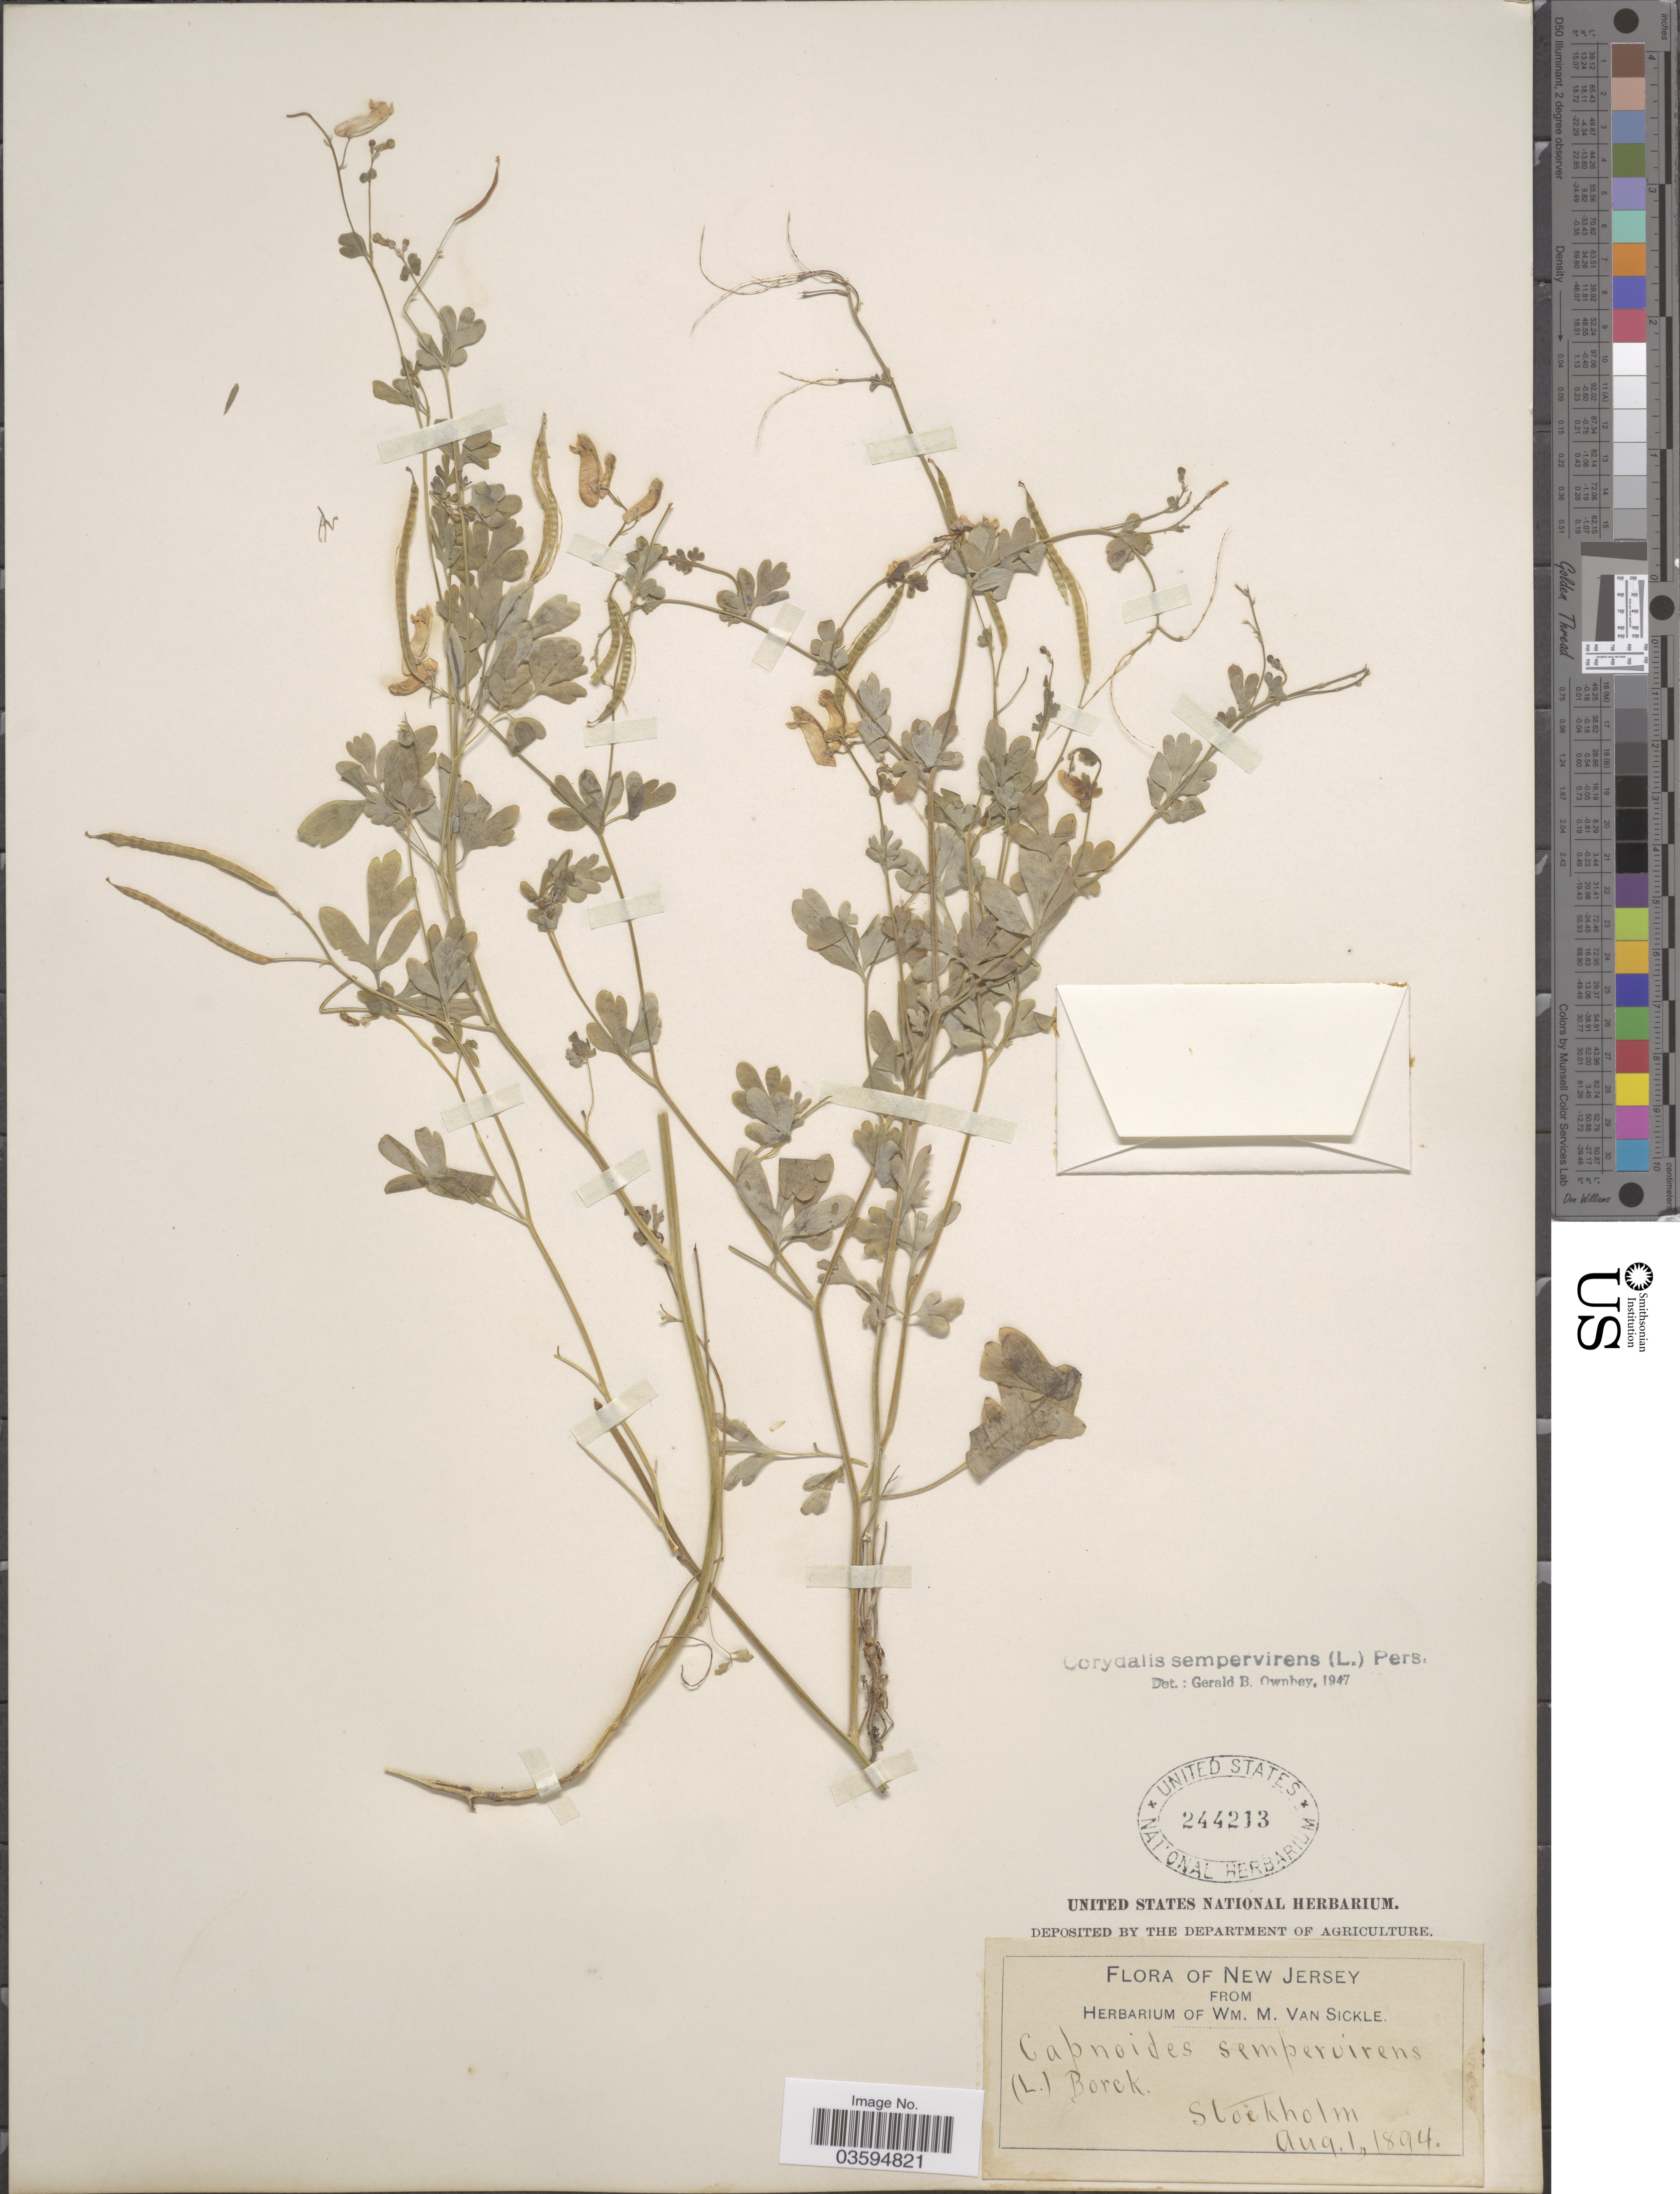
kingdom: Plantae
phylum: Tracheophyta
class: Magnoliopsida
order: Ranunculales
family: Papaveraceae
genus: Capnoides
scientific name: Capnoides sempervirens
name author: (L.) Borkh.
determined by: Strong, M. T., (US), Smithsonian Institution - National Museum of Natural History (UNITED STATES)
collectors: ex herb. Wm. M. Van Sickle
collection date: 1894-08-01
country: United States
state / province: New Jersey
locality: Stockholm.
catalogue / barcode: US 244213